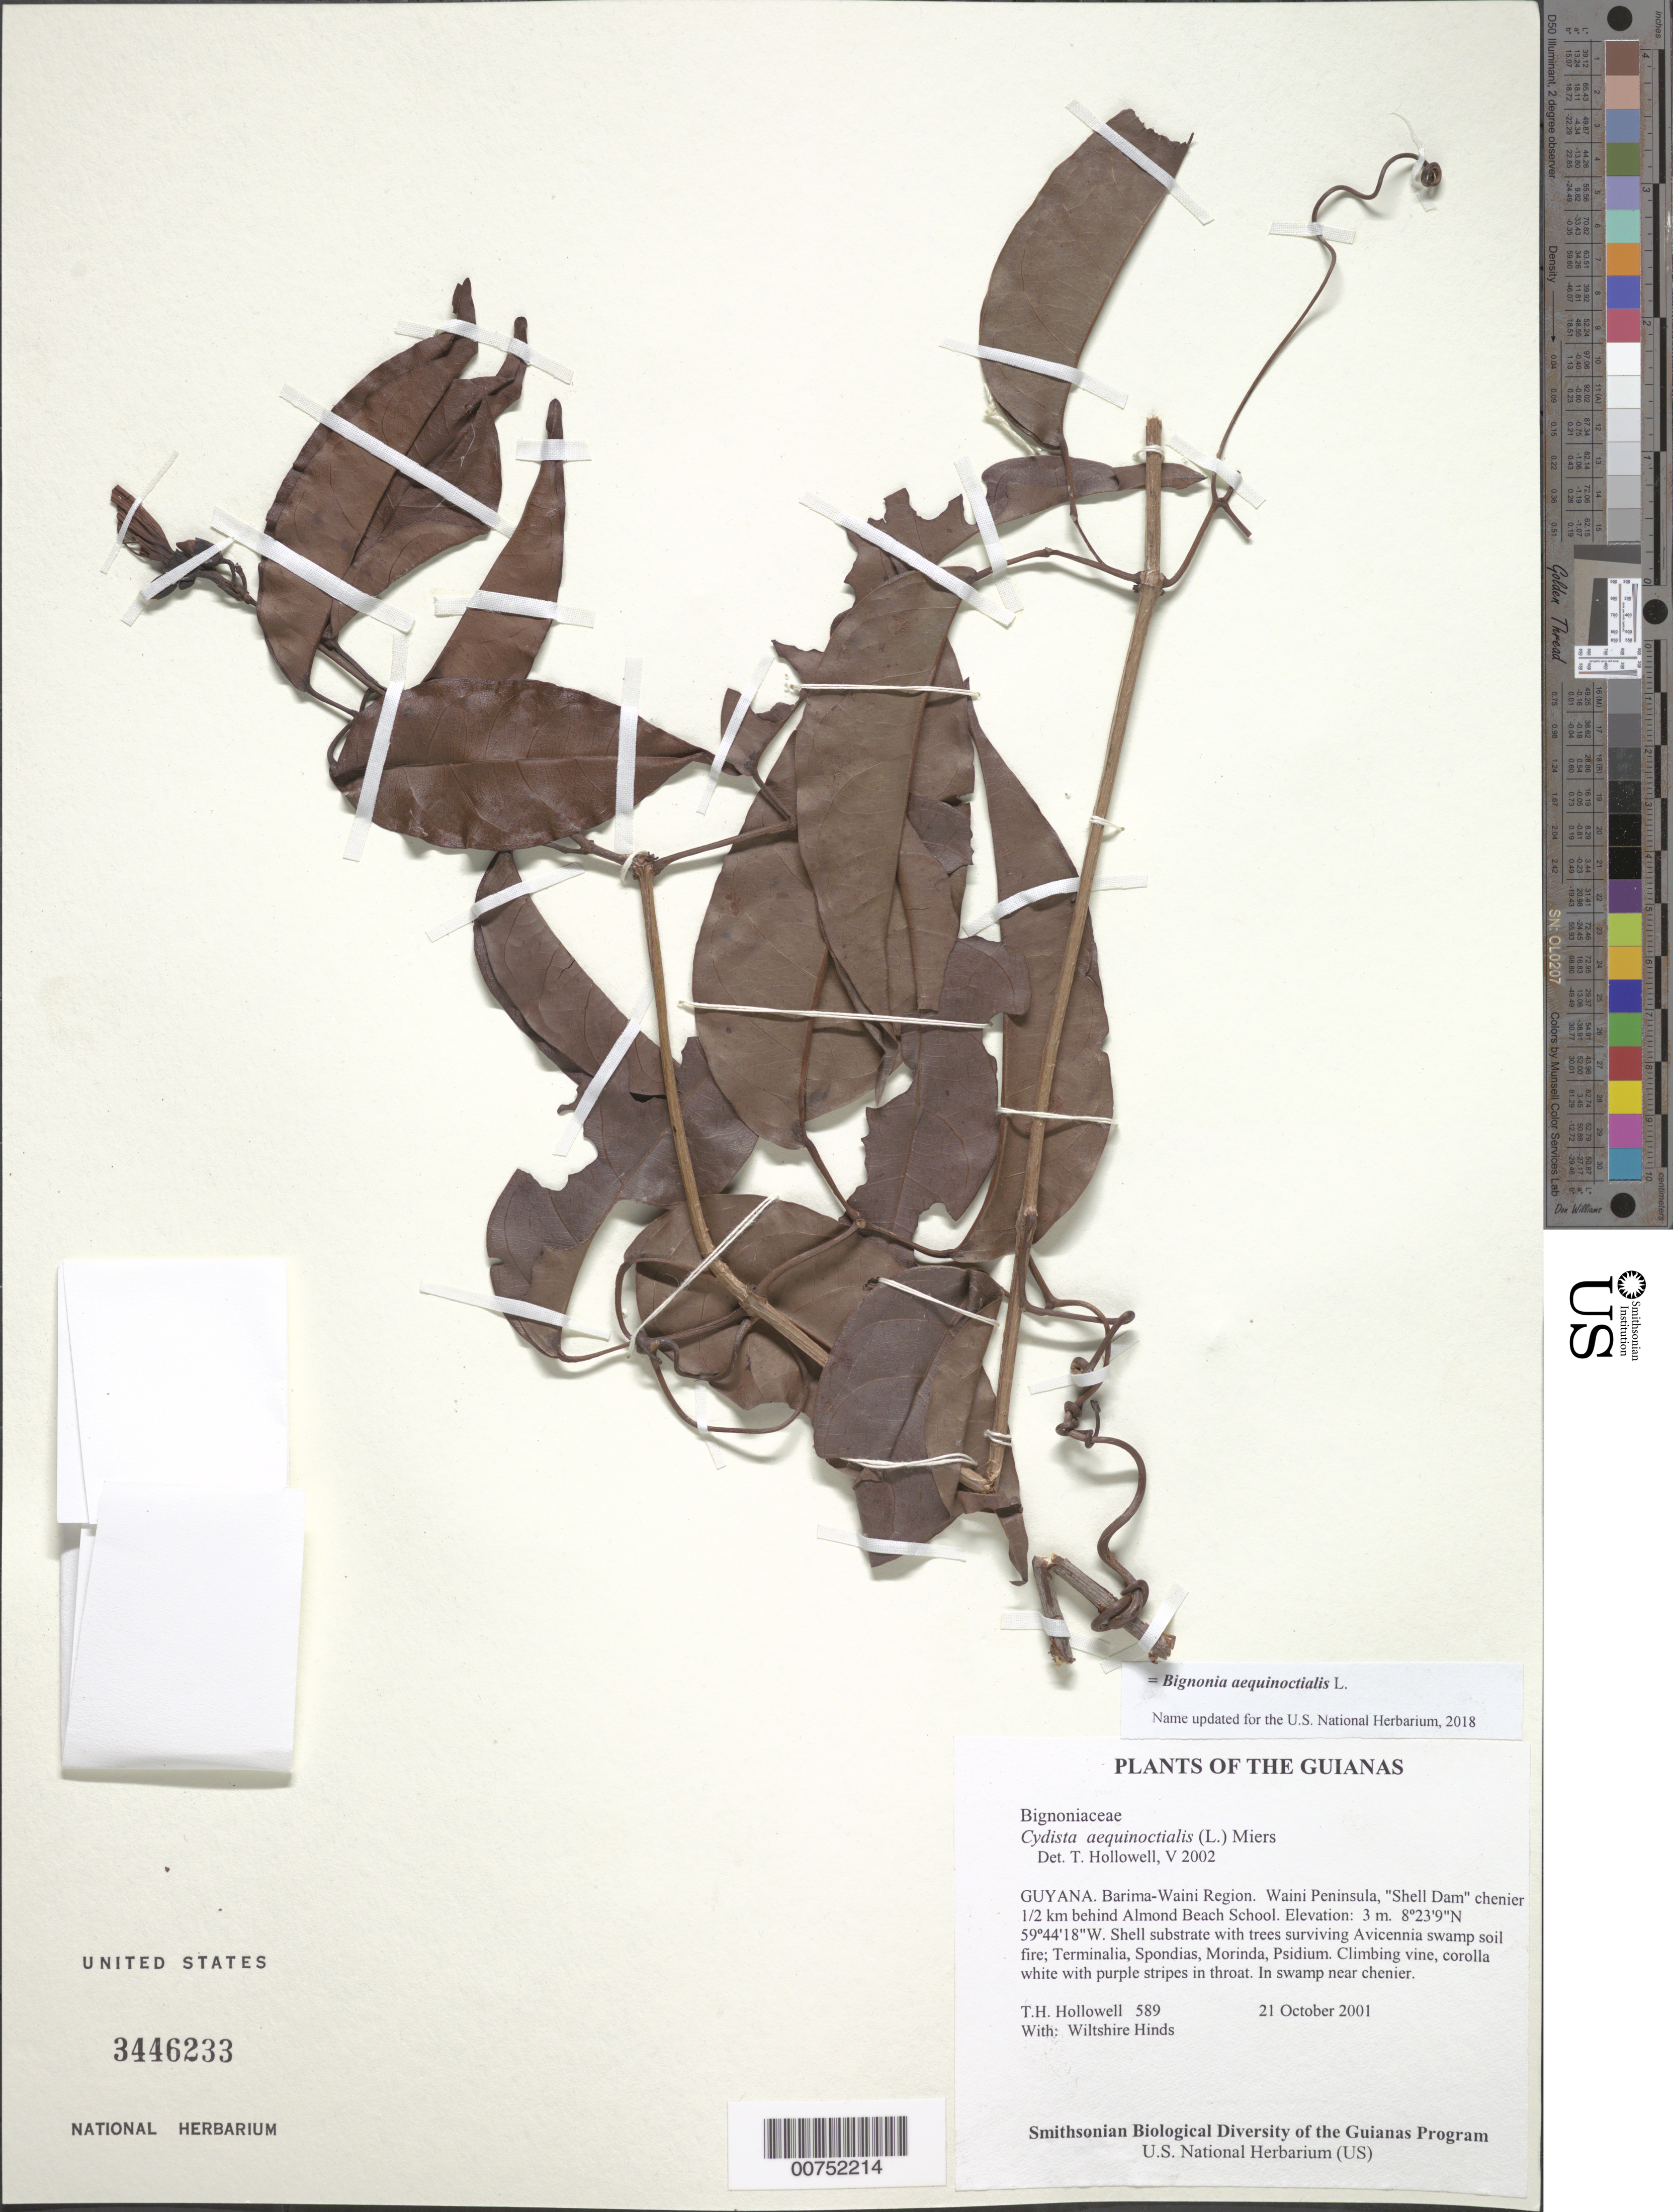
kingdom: Plantae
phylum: Tracheophyta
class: Magnoliopsida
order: Lamiales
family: Bignoniaceae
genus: Bignonia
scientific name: Bignonia aequinoctialis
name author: L.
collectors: T. Hollowell & W. Hinds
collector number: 589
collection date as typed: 21 October 2001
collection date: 2001-10-21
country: Guyana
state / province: Barima-Waini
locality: Waini Peninsula, "Shell Dam" chenier 1/2 km behind Almond Beach School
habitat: Shell substrate with trees surviving Avicennia swamp soil fire; Terminalia, Spondias, Morinda, Psidium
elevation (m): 3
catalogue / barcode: US 3446233